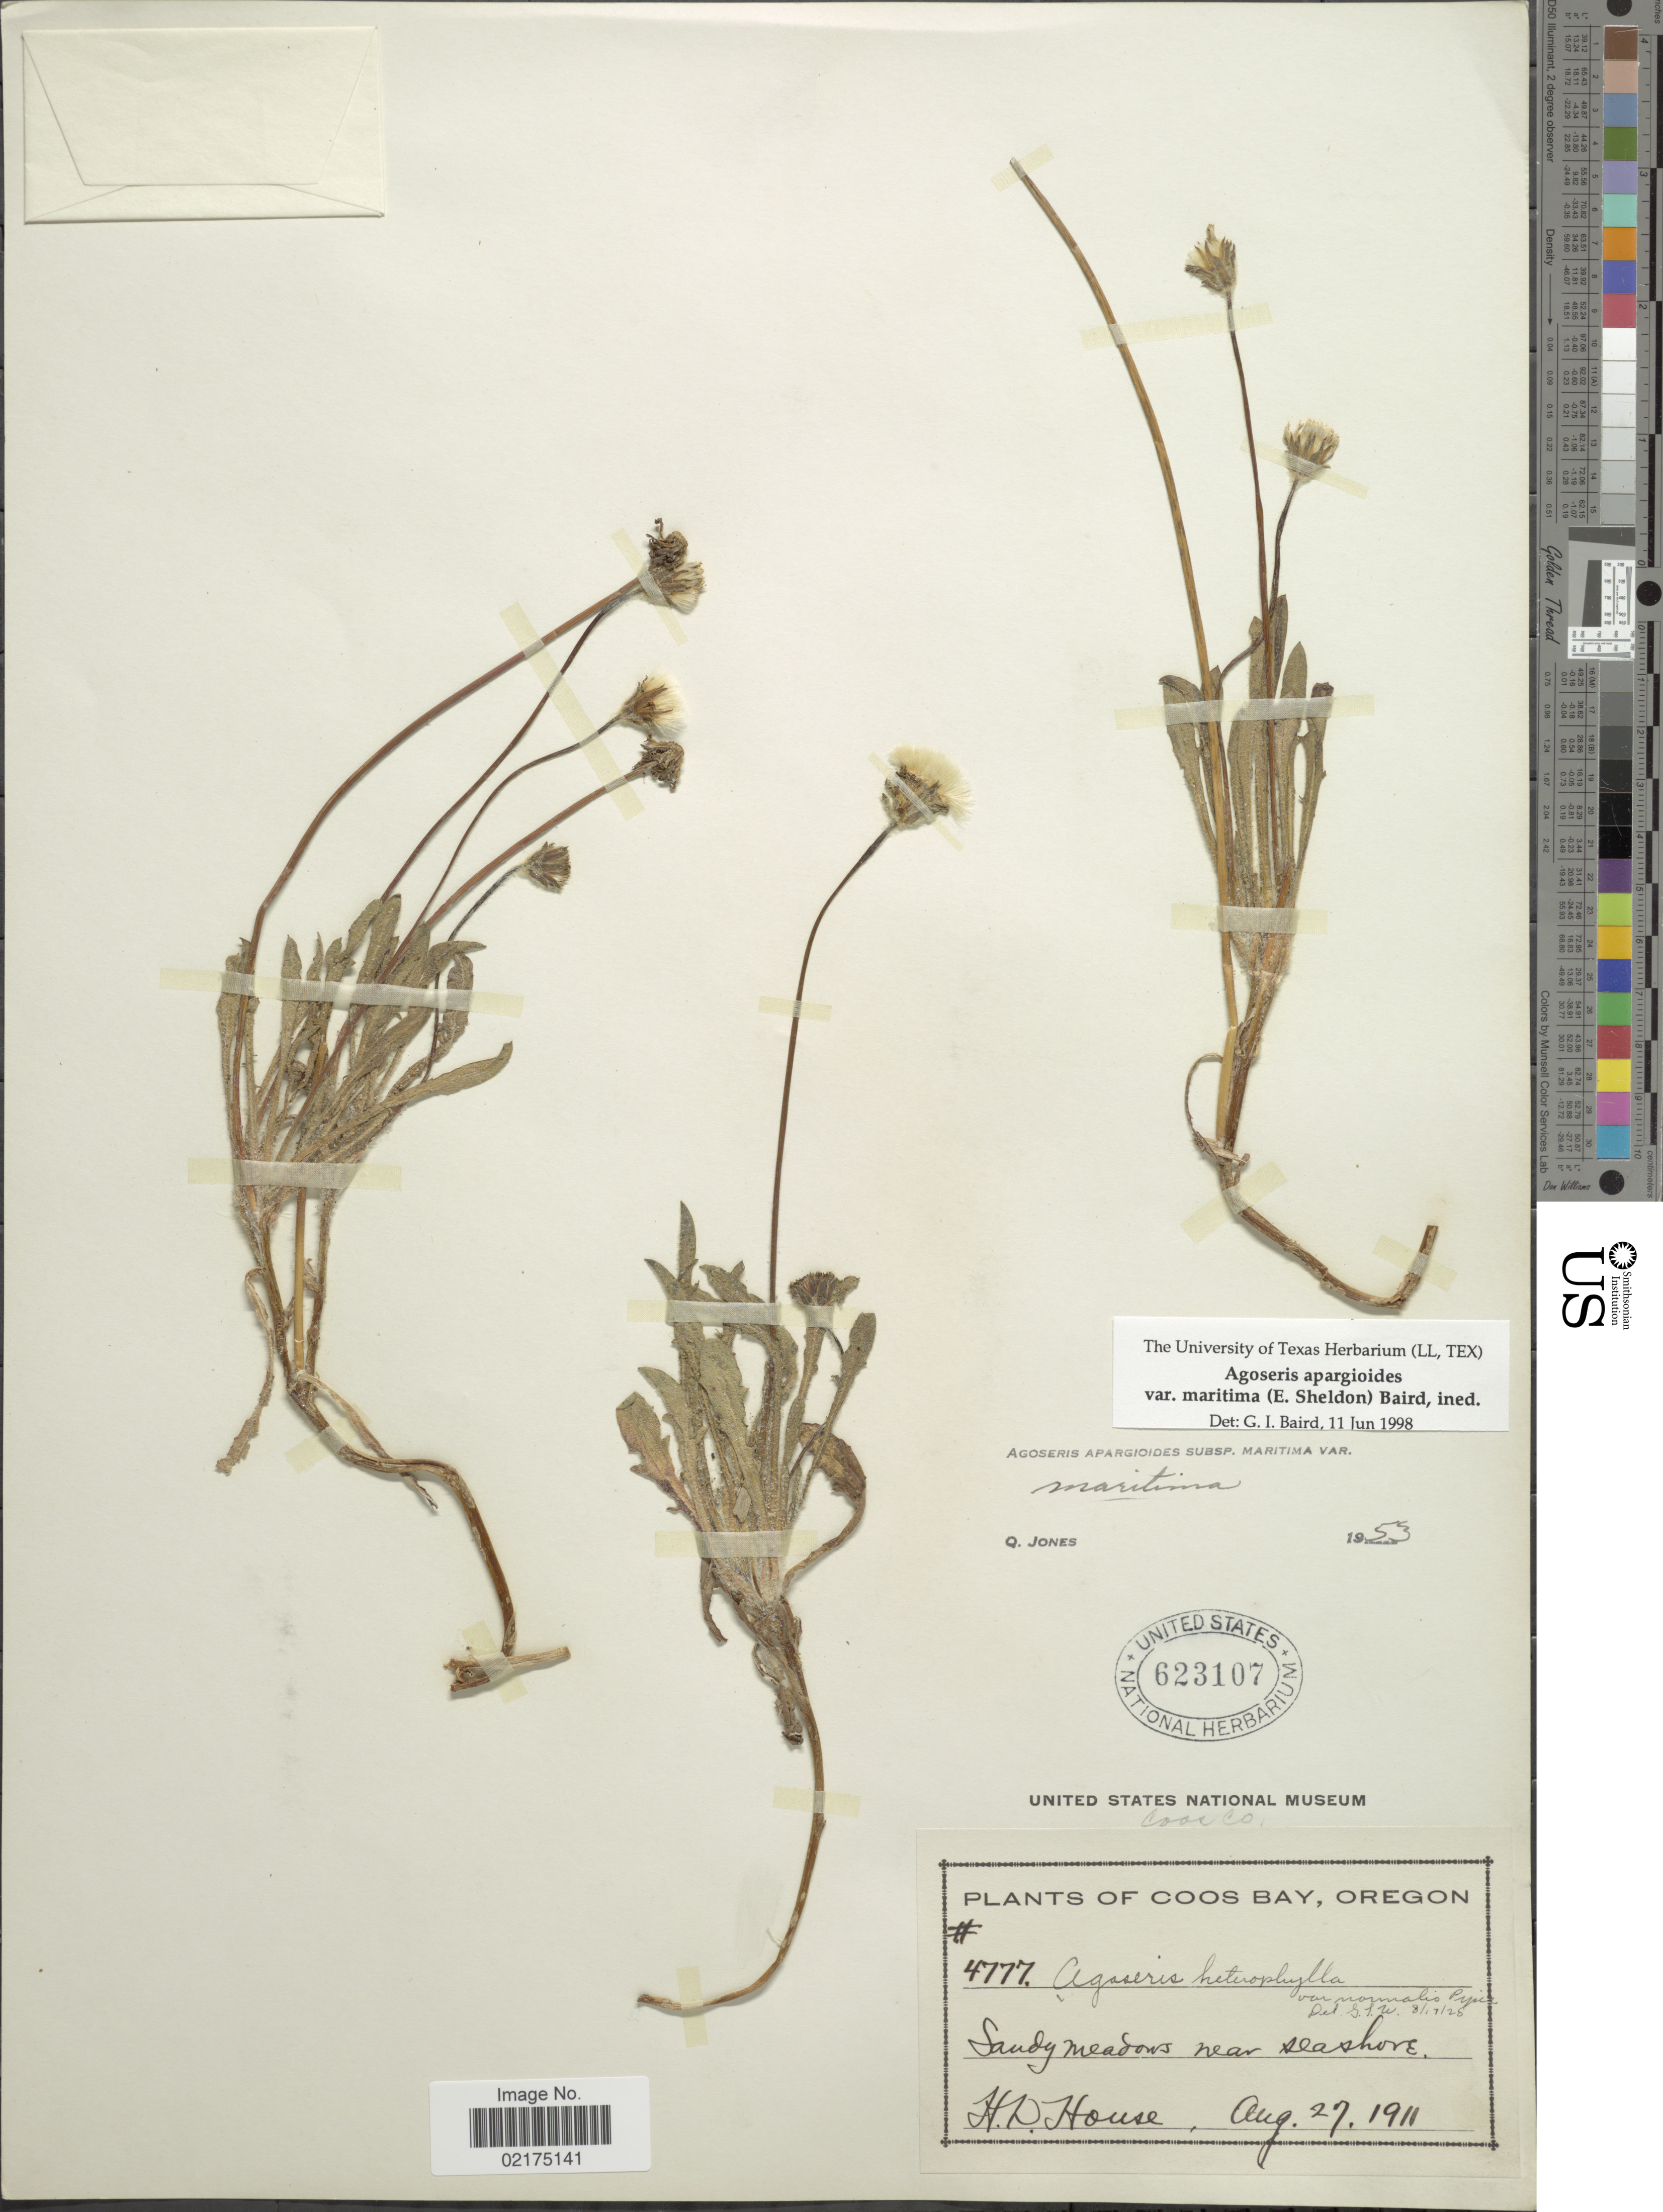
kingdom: Plantae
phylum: Tracheophyta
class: Magnoliopsida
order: Asterales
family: Asteraceae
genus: Agoseris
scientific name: Agoseris apargioides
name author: (Less.) Greene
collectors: H. D. House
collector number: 4777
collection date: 1911-08-27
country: United States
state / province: Oregon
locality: Coos Bay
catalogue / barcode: US 623107